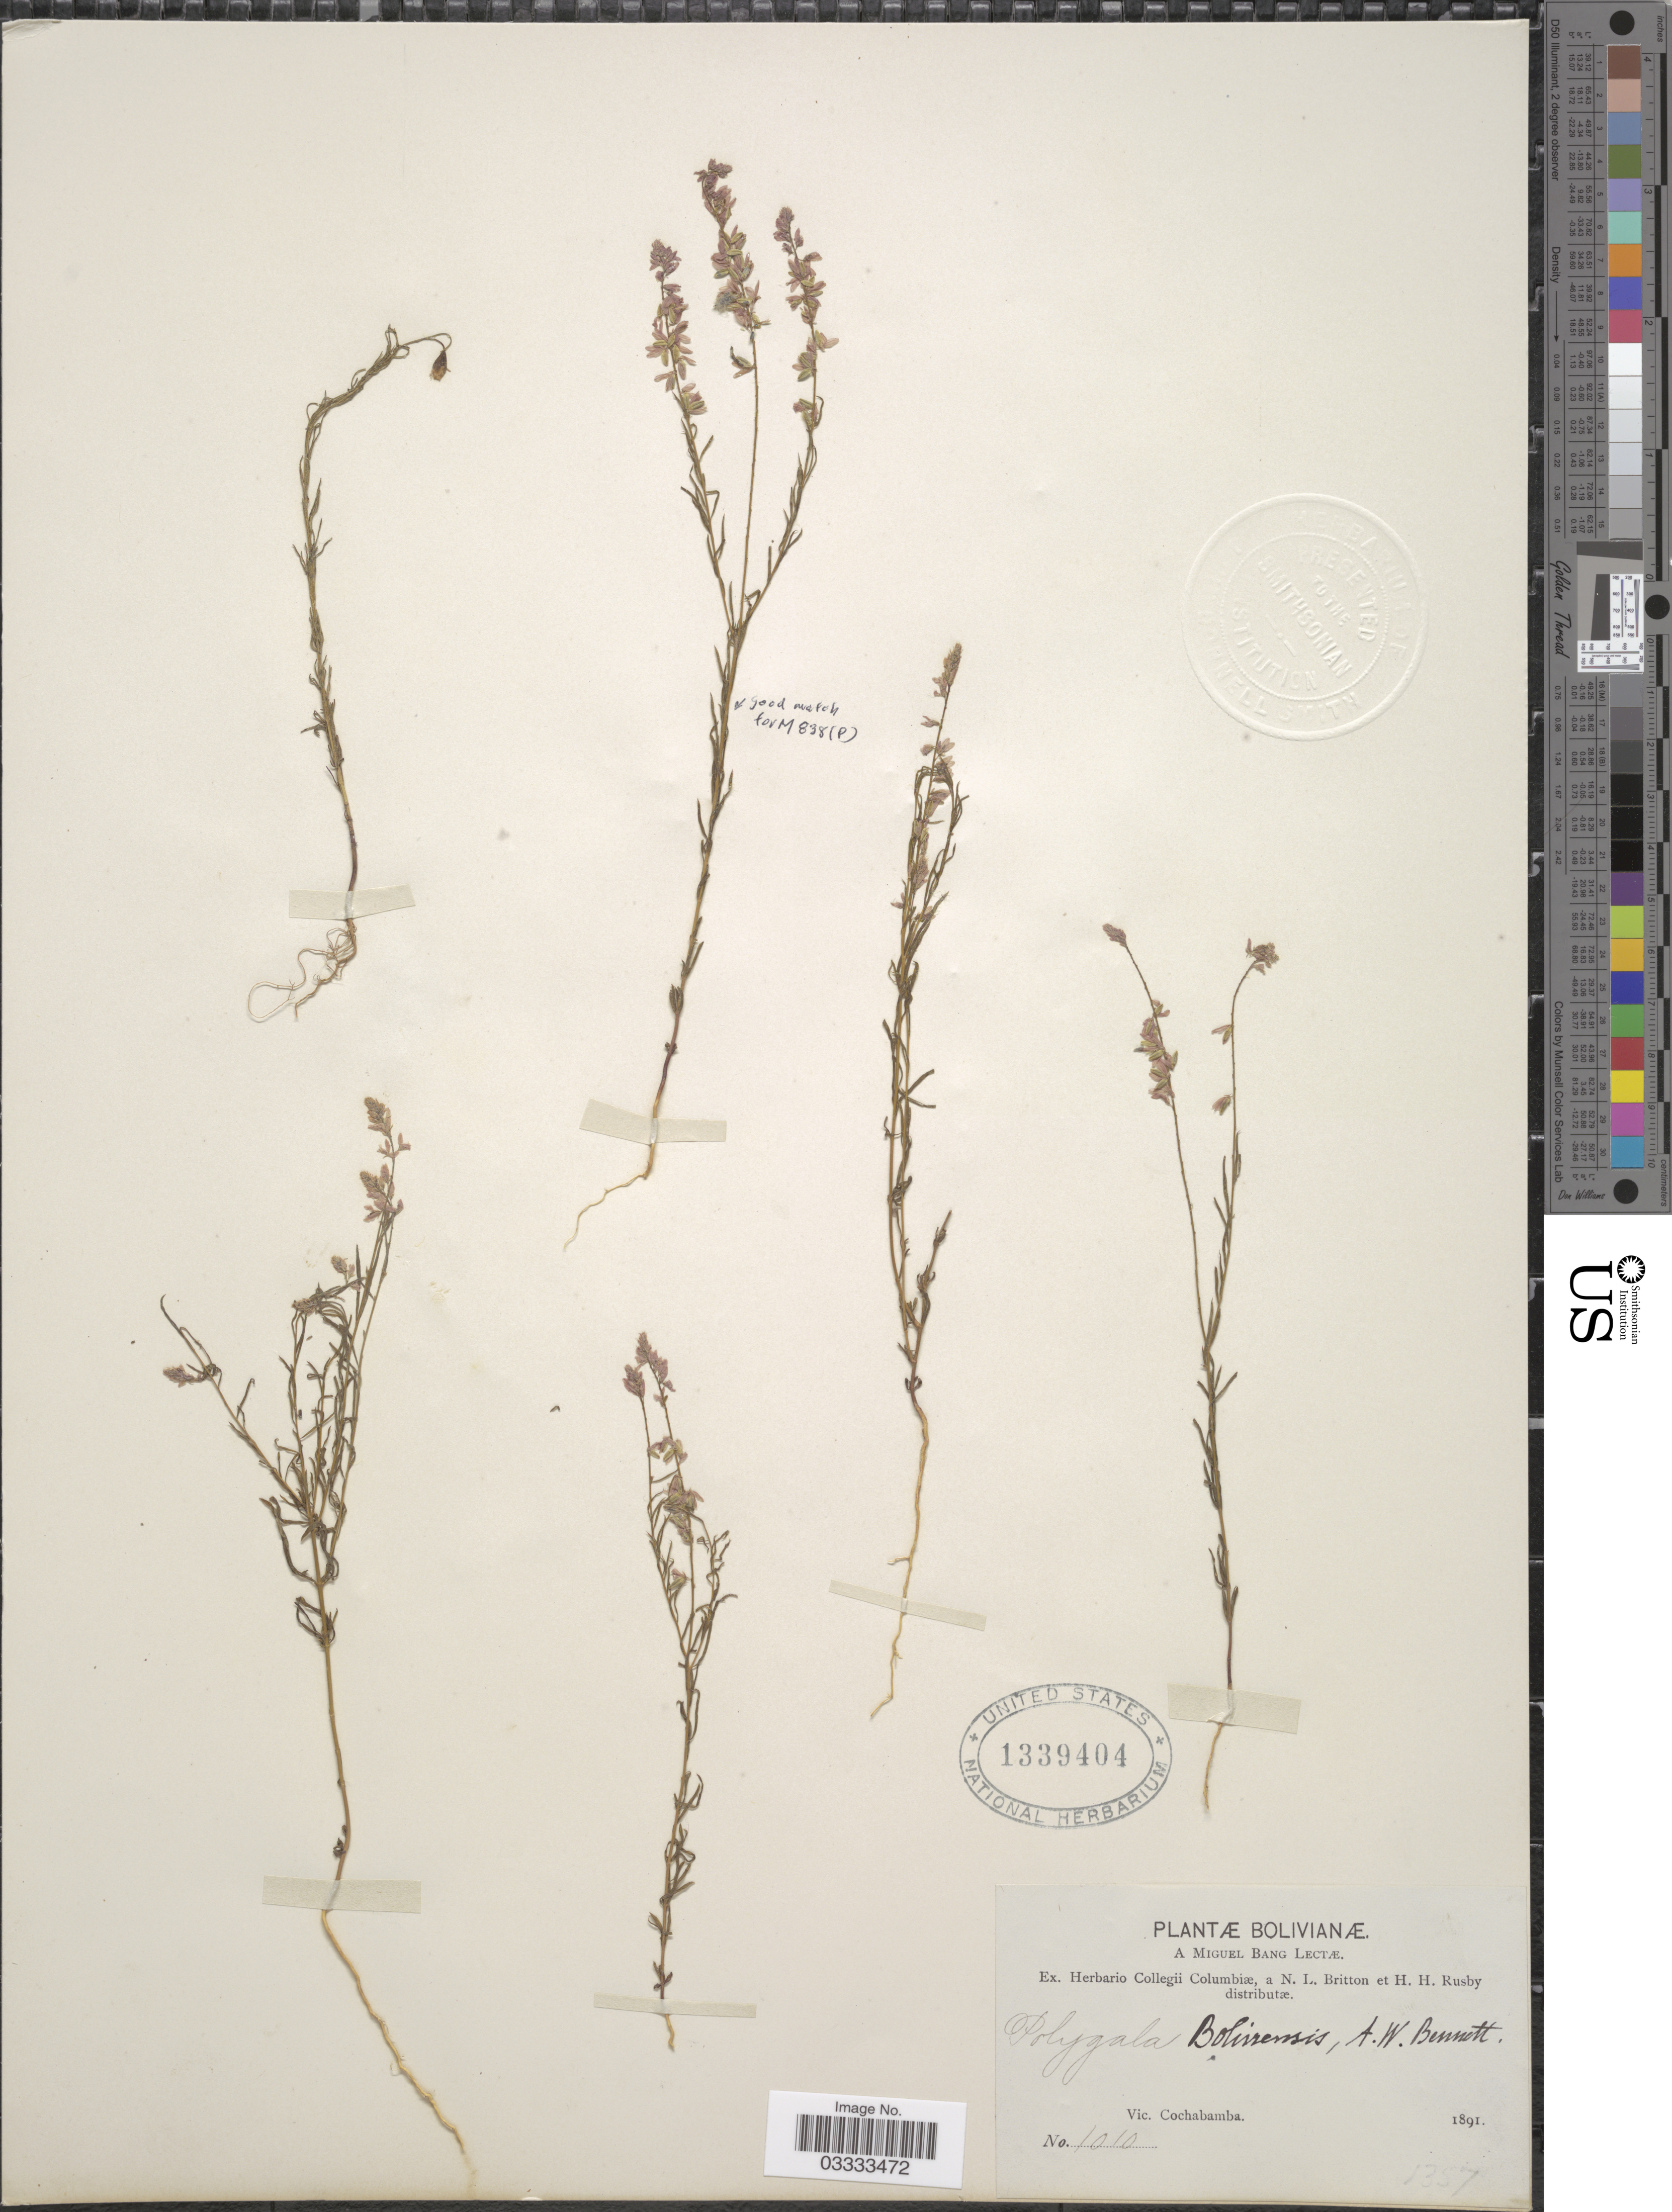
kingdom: Plantae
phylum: Tracheophyta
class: Magnoliopsida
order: Fabales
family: Polygalaceae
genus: Polygala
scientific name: Polygala boliviensis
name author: A.W. Benn.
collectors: M. Bang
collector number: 1010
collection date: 1891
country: Bolivia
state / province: Cochabamba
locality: Vic. Cochabamba.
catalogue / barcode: US 1339404